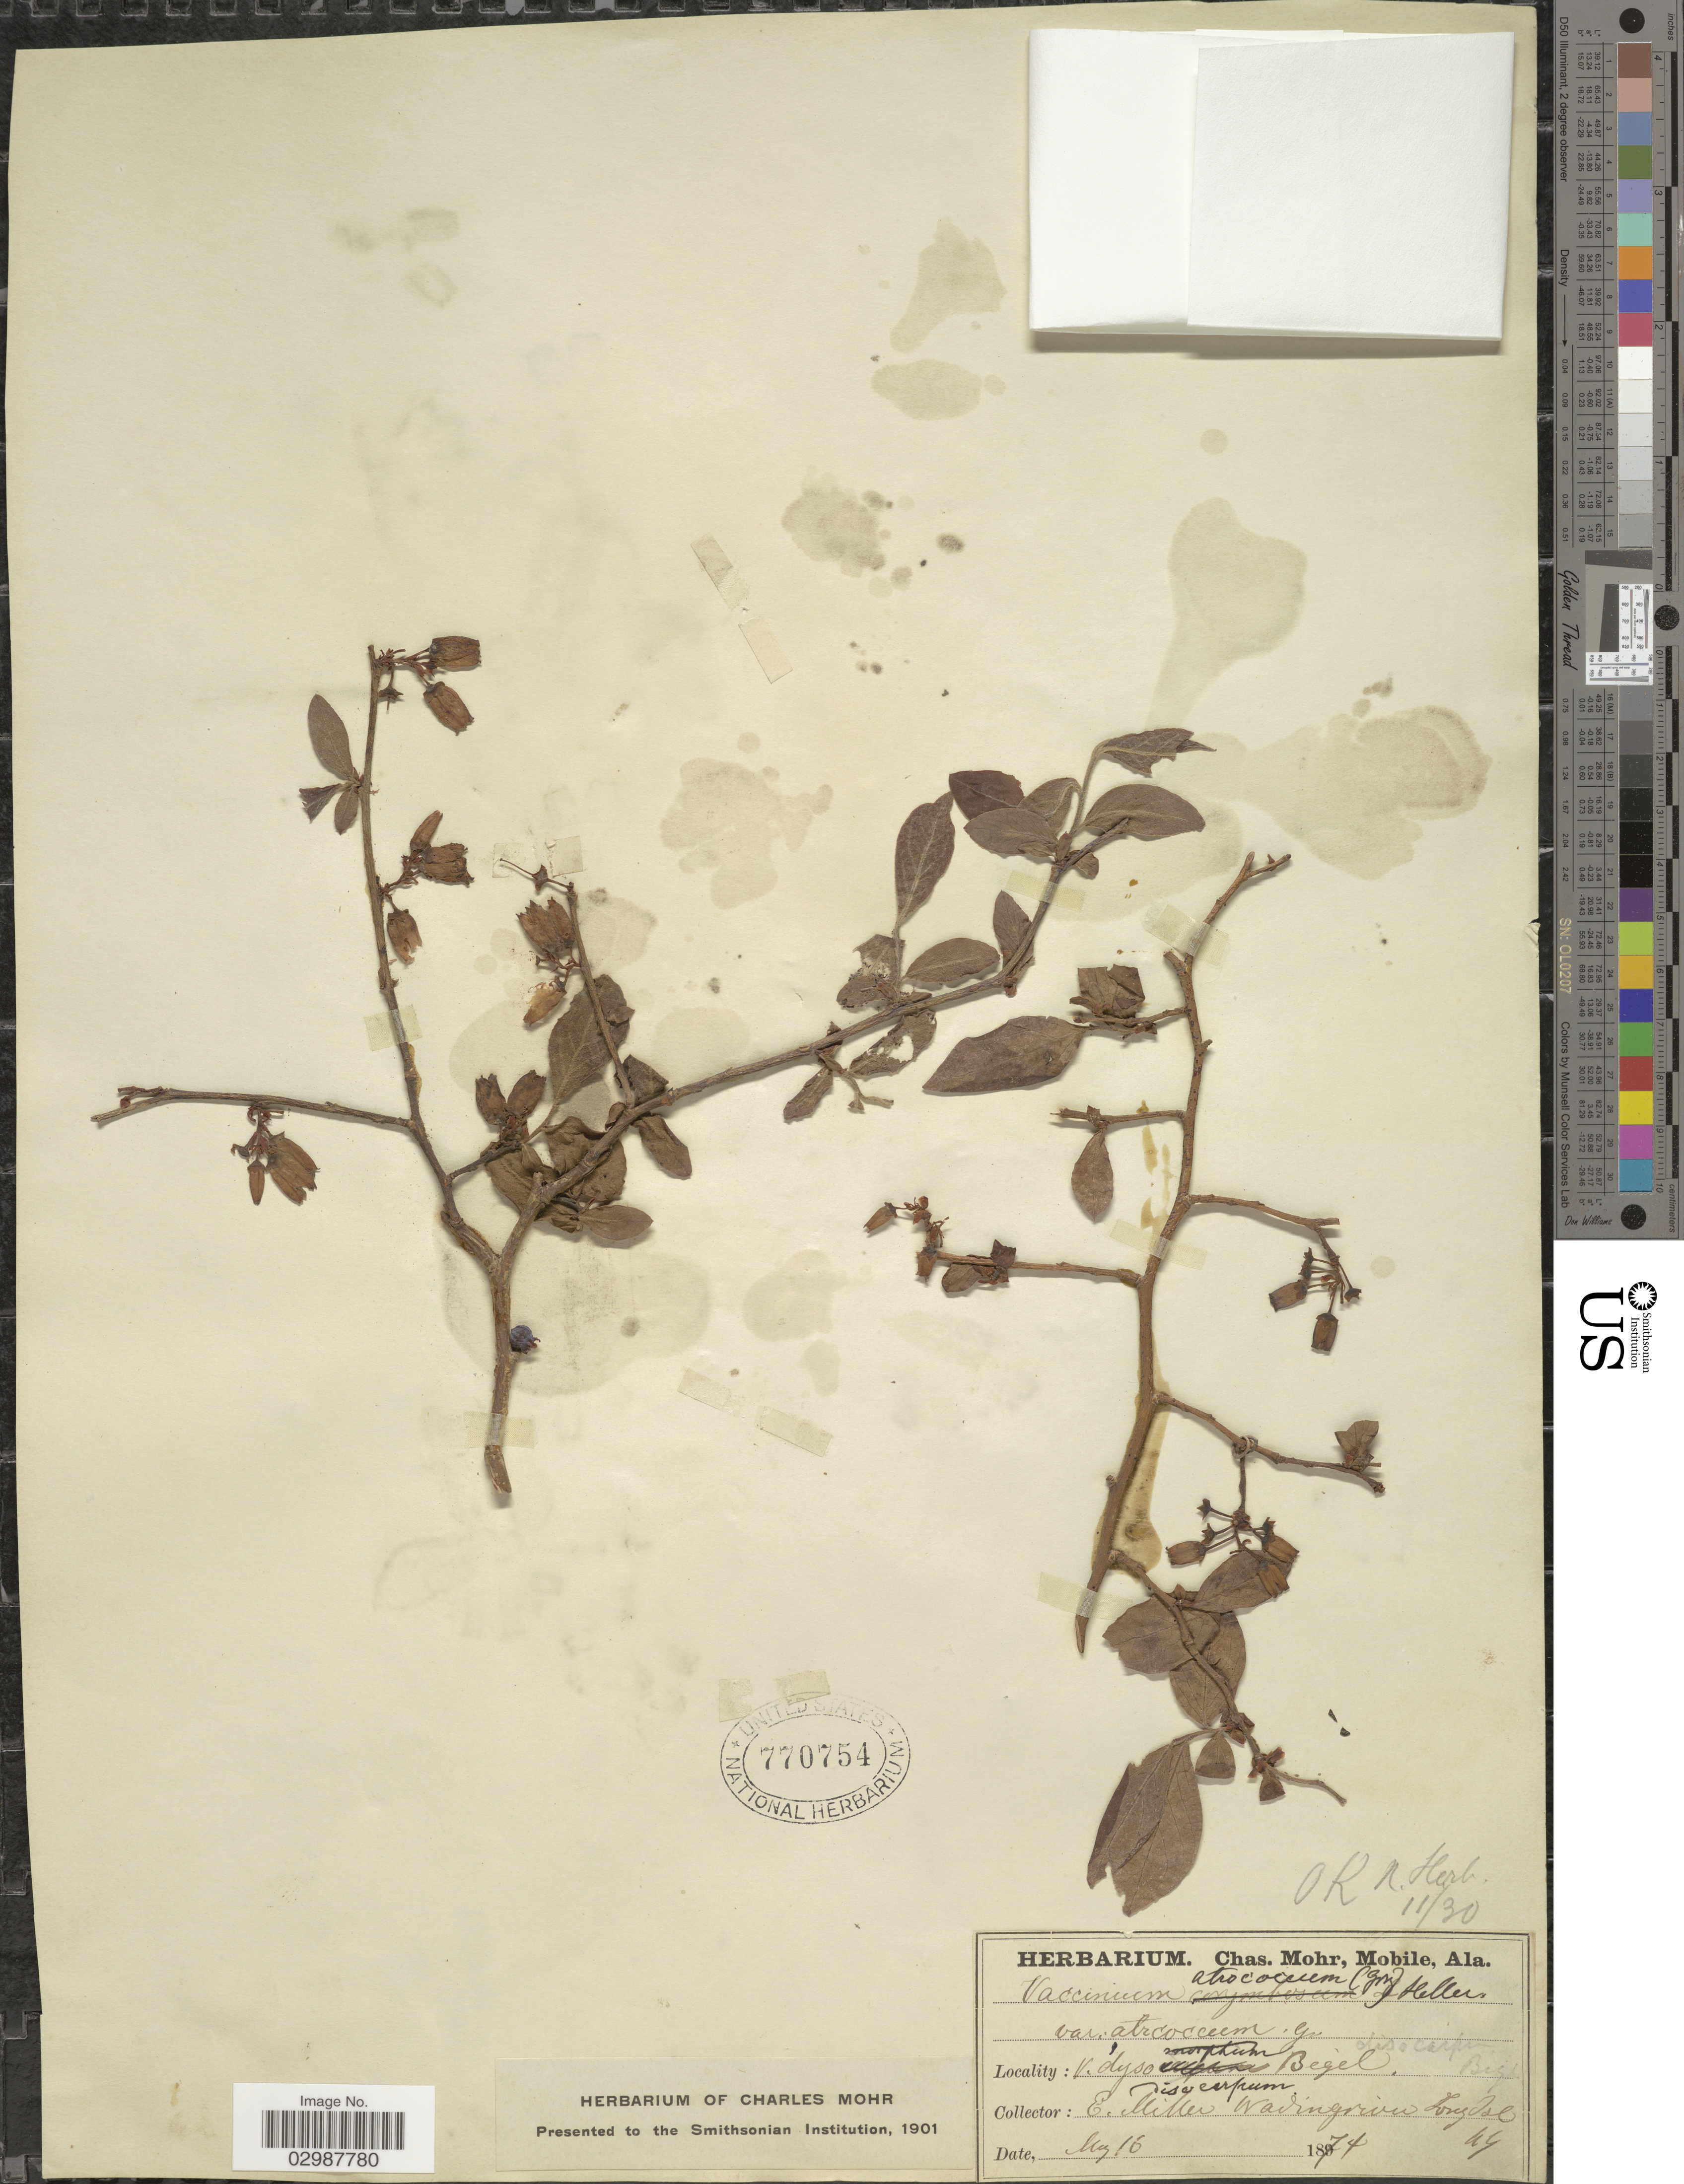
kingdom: Plantae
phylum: Tracheophyta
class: Magnoliopsida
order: Ericales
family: Ericaceae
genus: Vaccinium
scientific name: Vaccinium corymbosum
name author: L.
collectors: E. Miller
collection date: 1874-05-16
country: United States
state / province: New York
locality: Wading River, Long Isl.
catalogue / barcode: US 770754